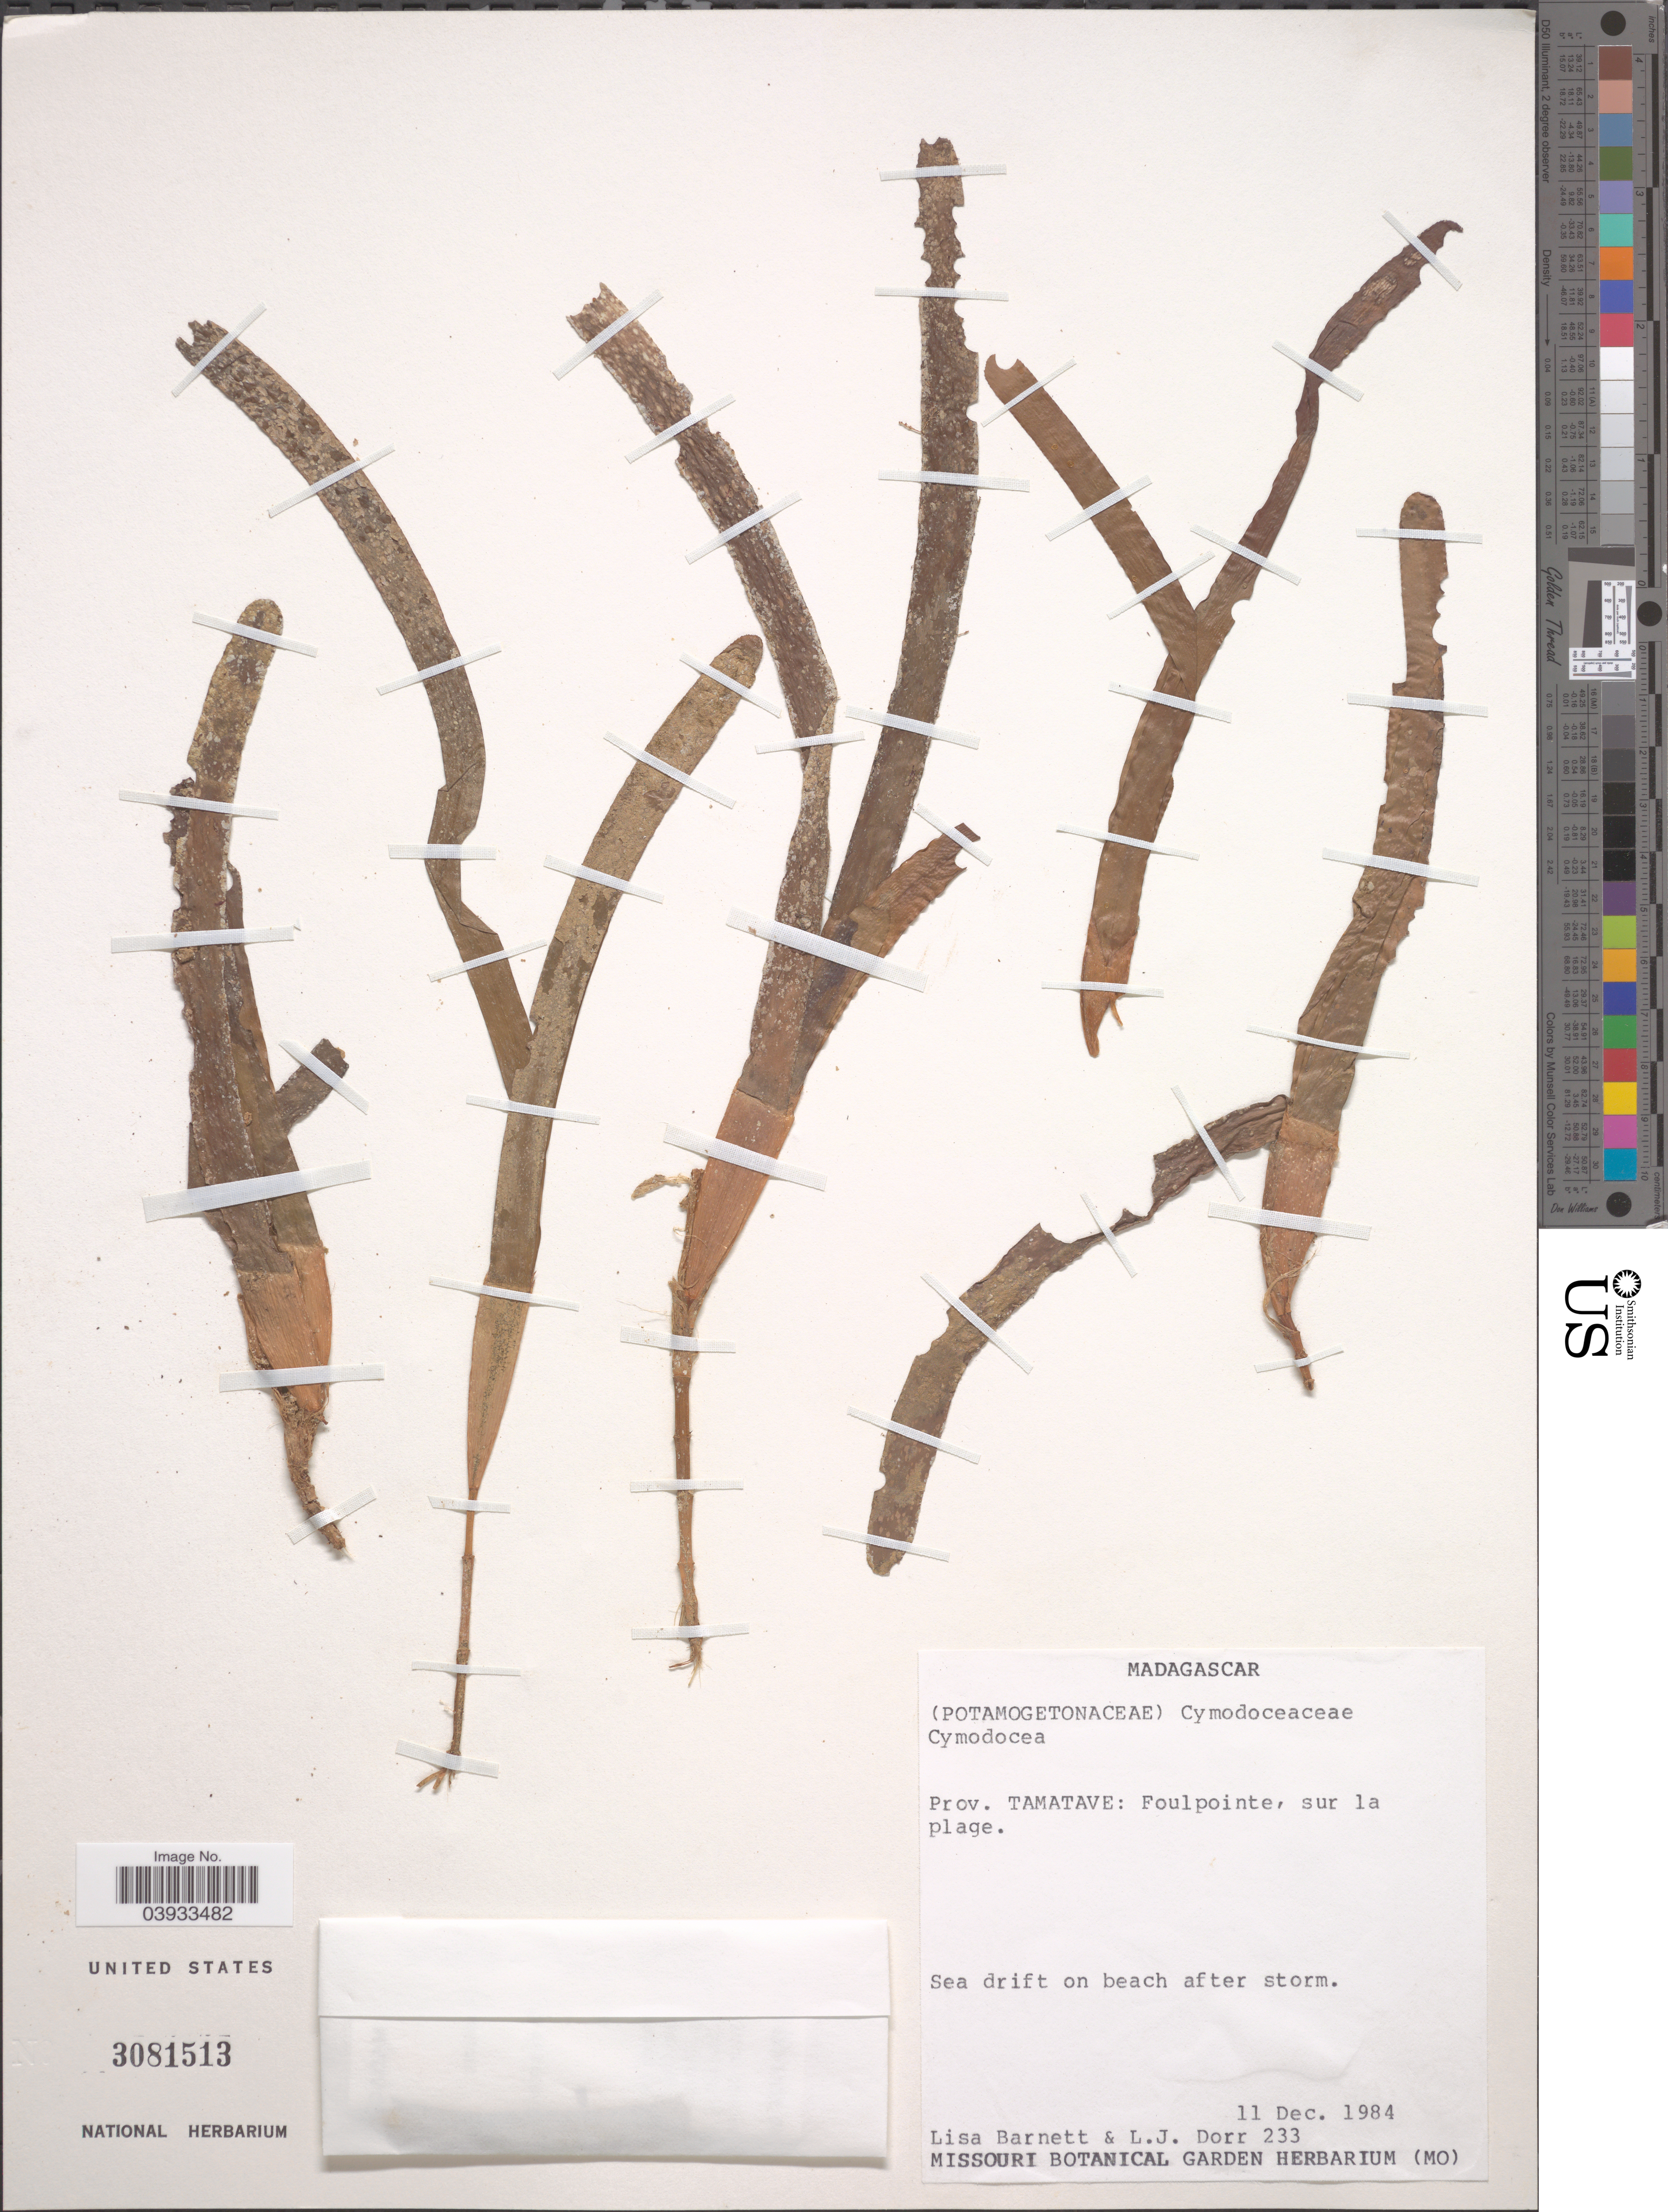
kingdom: Plantae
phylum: Tracheophyta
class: Liliopsida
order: Alismatales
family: Cymodoceaceae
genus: Cymodocea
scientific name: Cymodocea sp.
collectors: L. C. Barnett & L. J. Dorr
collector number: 233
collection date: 1984-12-11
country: Madagascar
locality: Prov. Tamatave: Foulpointe, sur la plage.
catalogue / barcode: US 3081513